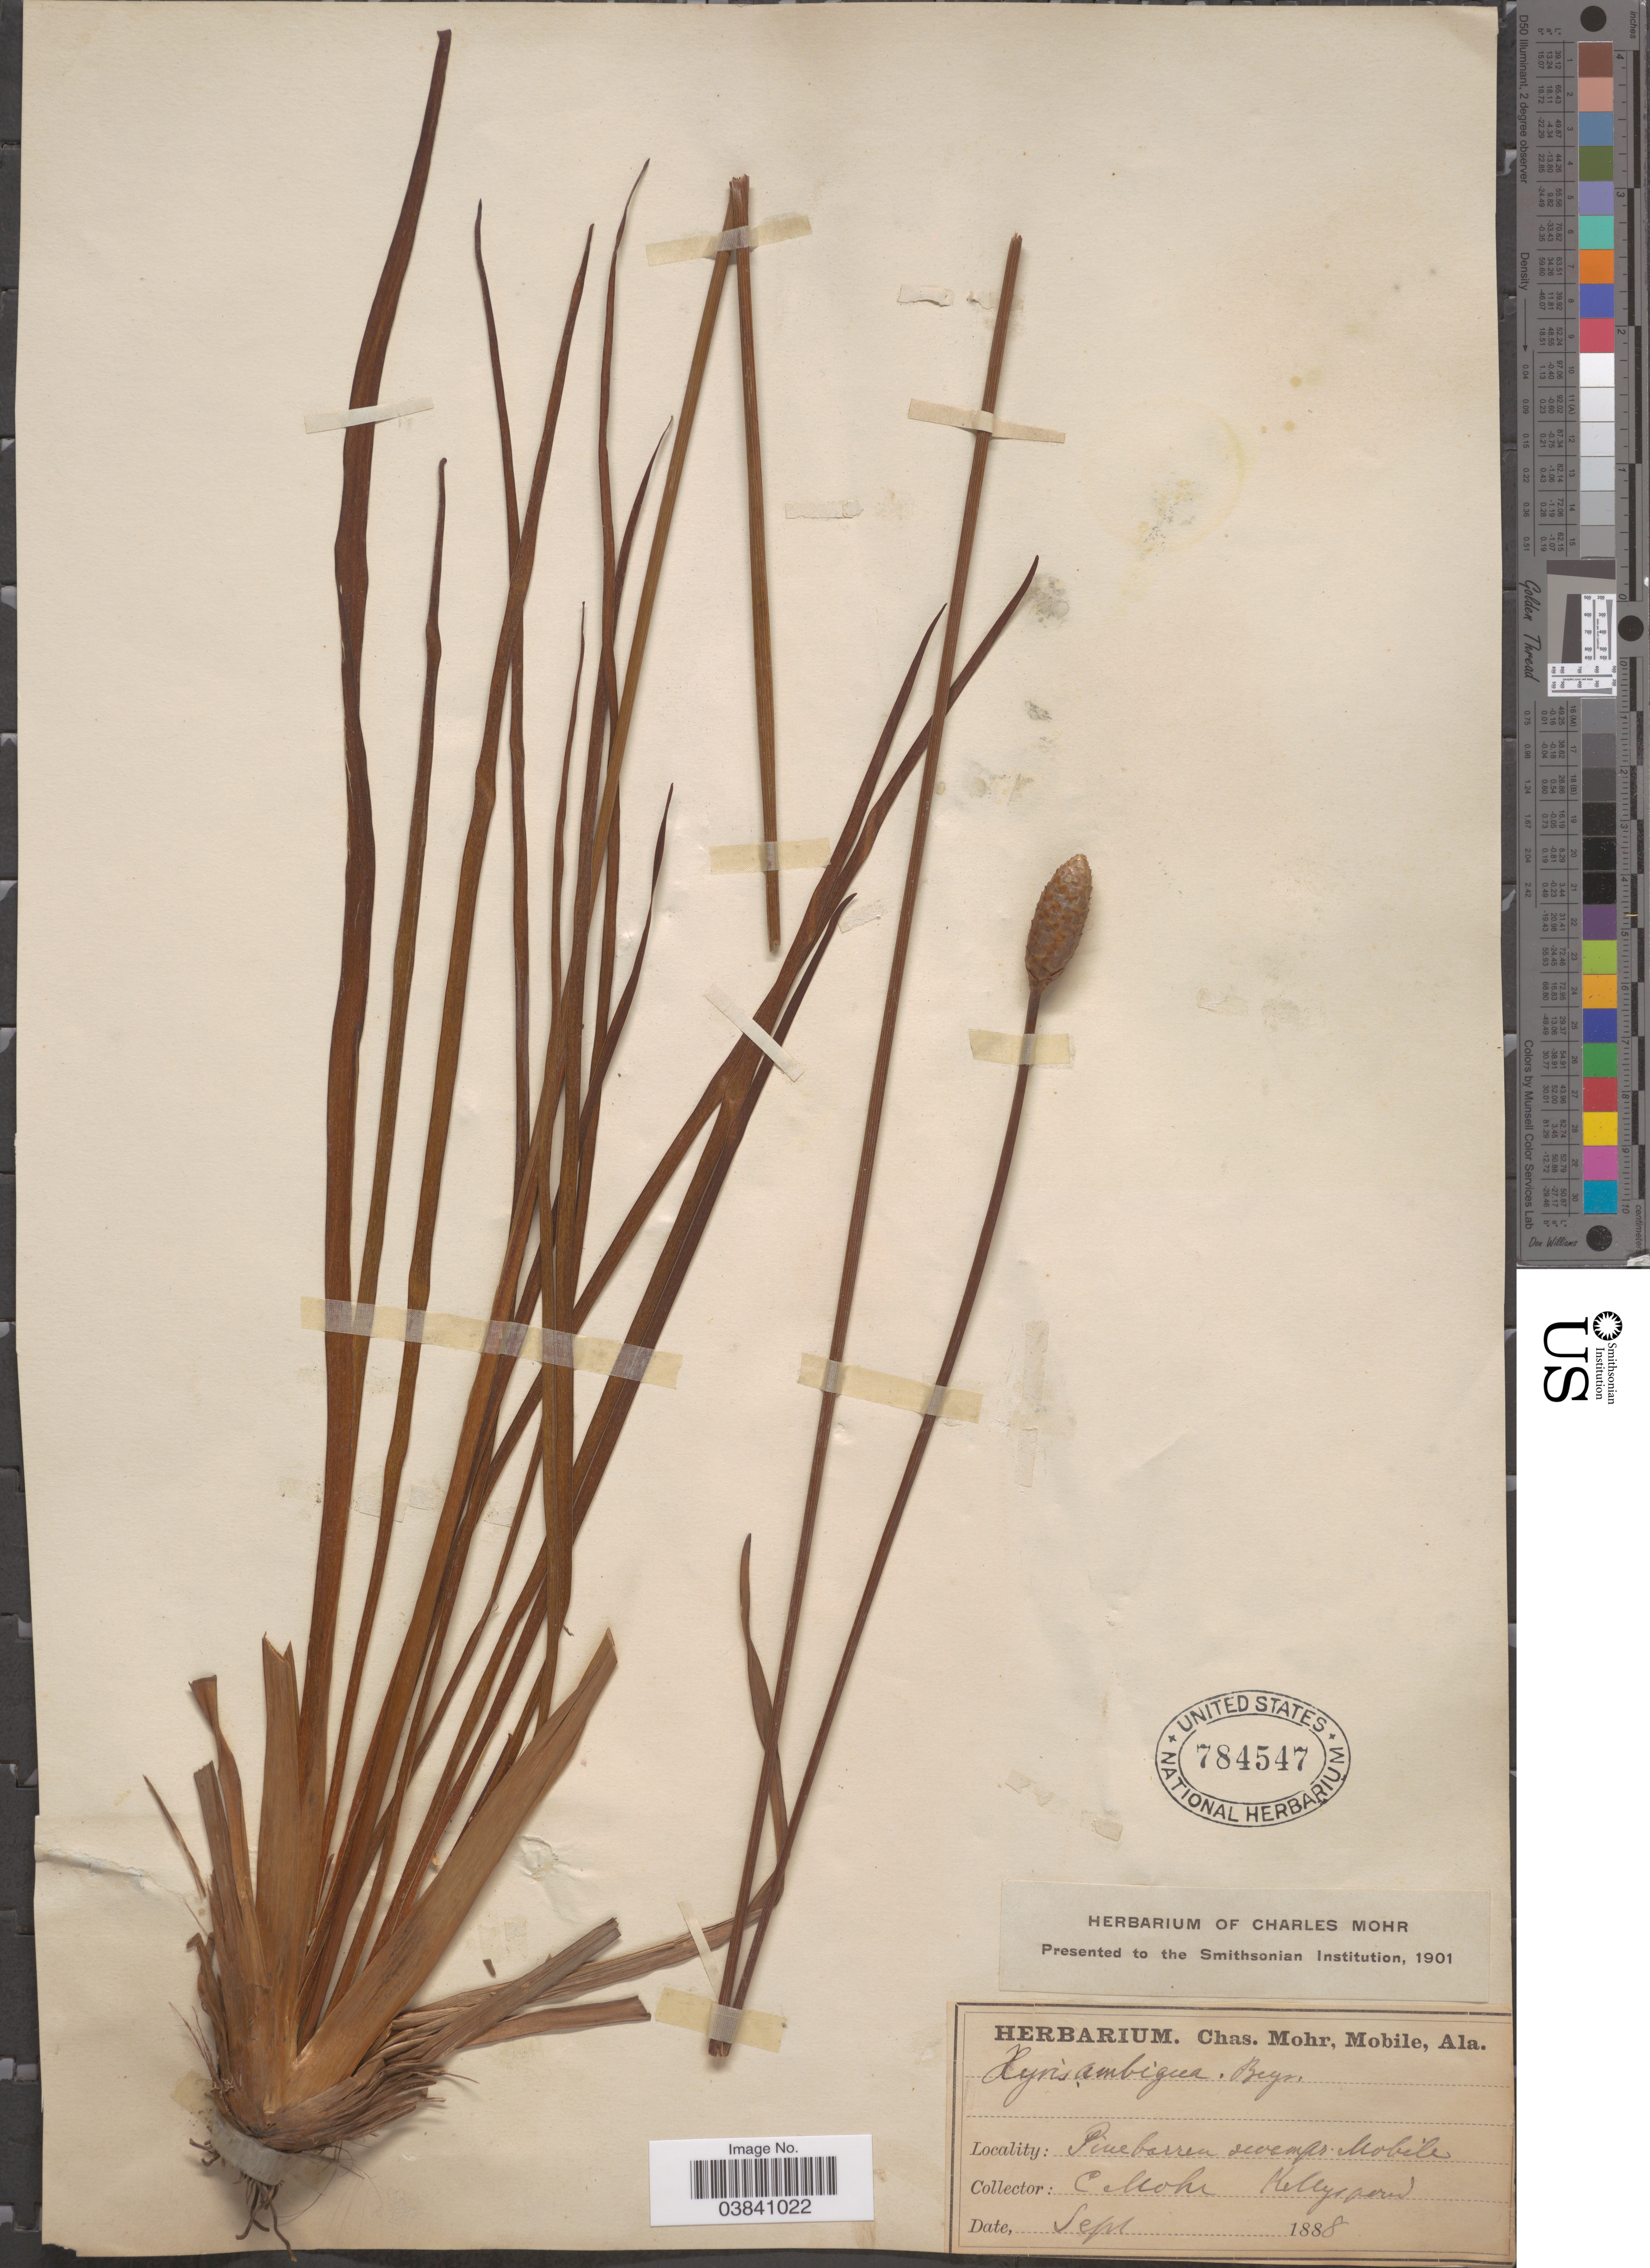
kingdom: Plantae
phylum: Tracheophyta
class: Liliopsida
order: Poales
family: Xyridaceae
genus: Xyris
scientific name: Xyris ambigua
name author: Beyr. ex Kunth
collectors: Mohr, C. T. (herbarium)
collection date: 1888-09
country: United States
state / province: Alabama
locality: Pine barren swamps. Mobile. Kelly's pond.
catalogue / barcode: US 784547